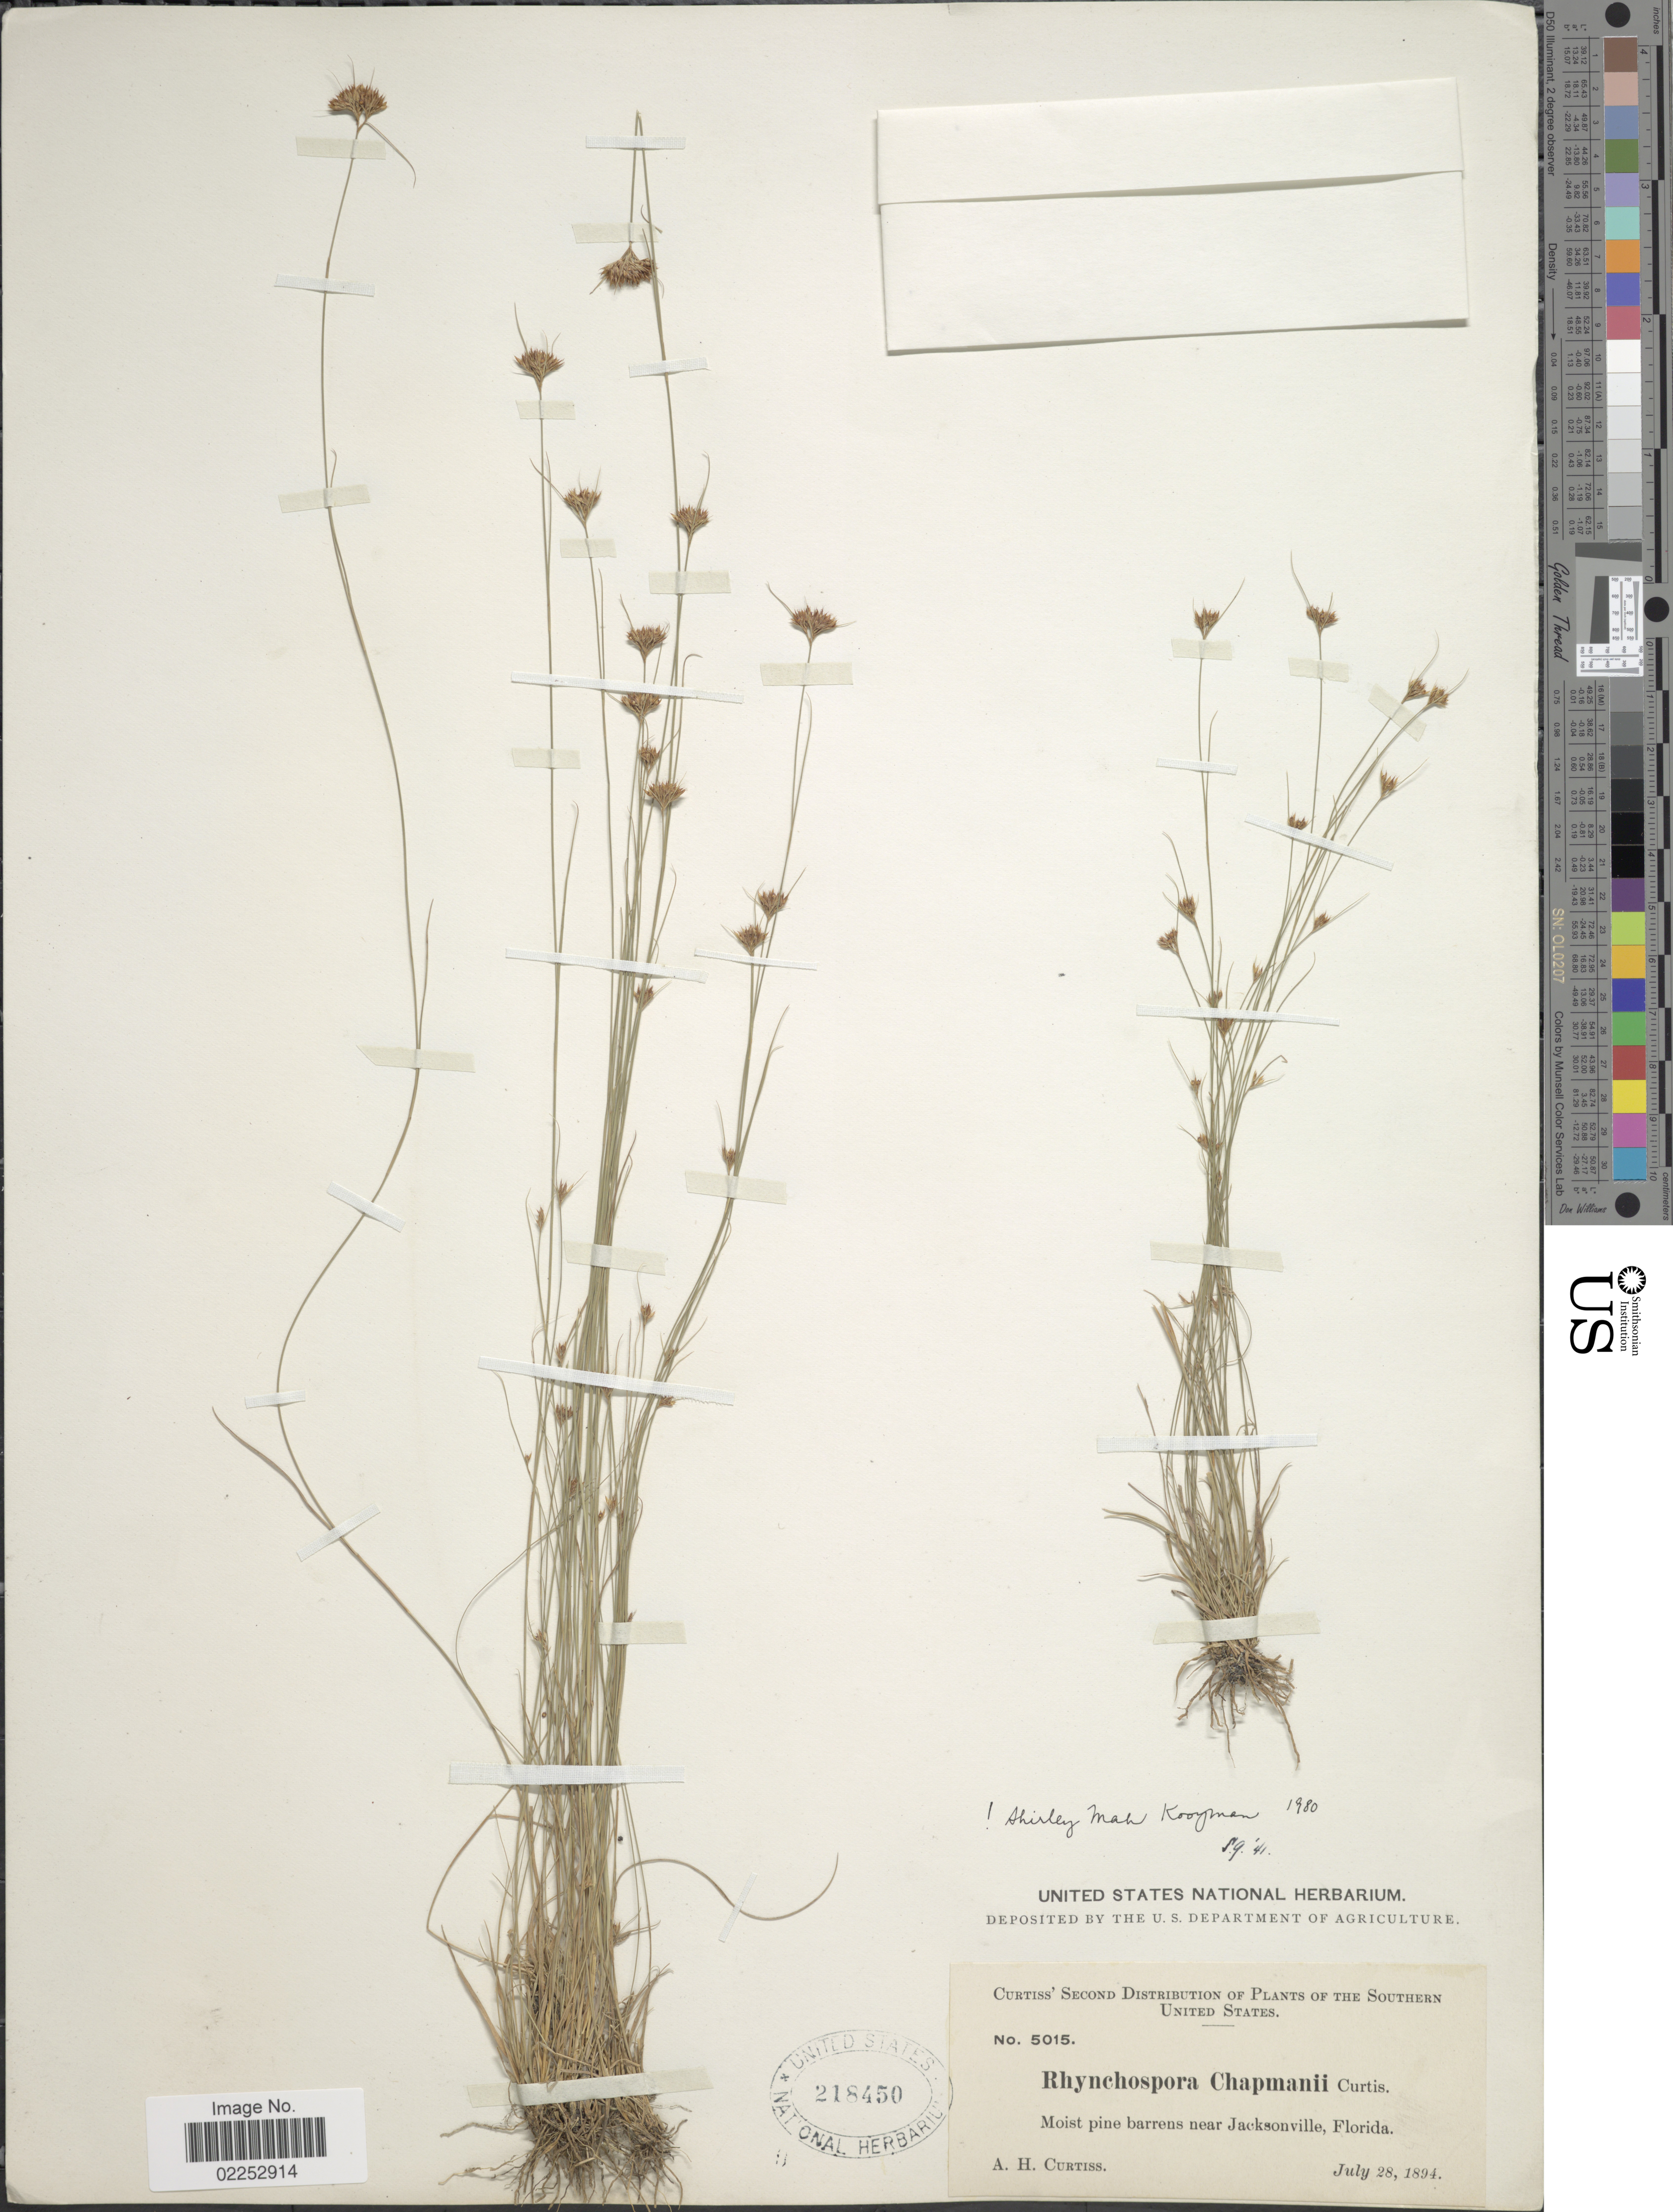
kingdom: Plantae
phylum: Tracheophyta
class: Liliopsida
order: Poales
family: Cyperaceae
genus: Rhynchospora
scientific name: Rhynchospora chapmanii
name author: M.A. Curtis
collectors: A. H. Curtiss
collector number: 5015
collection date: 1894-07-28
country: United States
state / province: Florida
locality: Southern United States. near Jacksonville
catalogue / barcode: US 218450